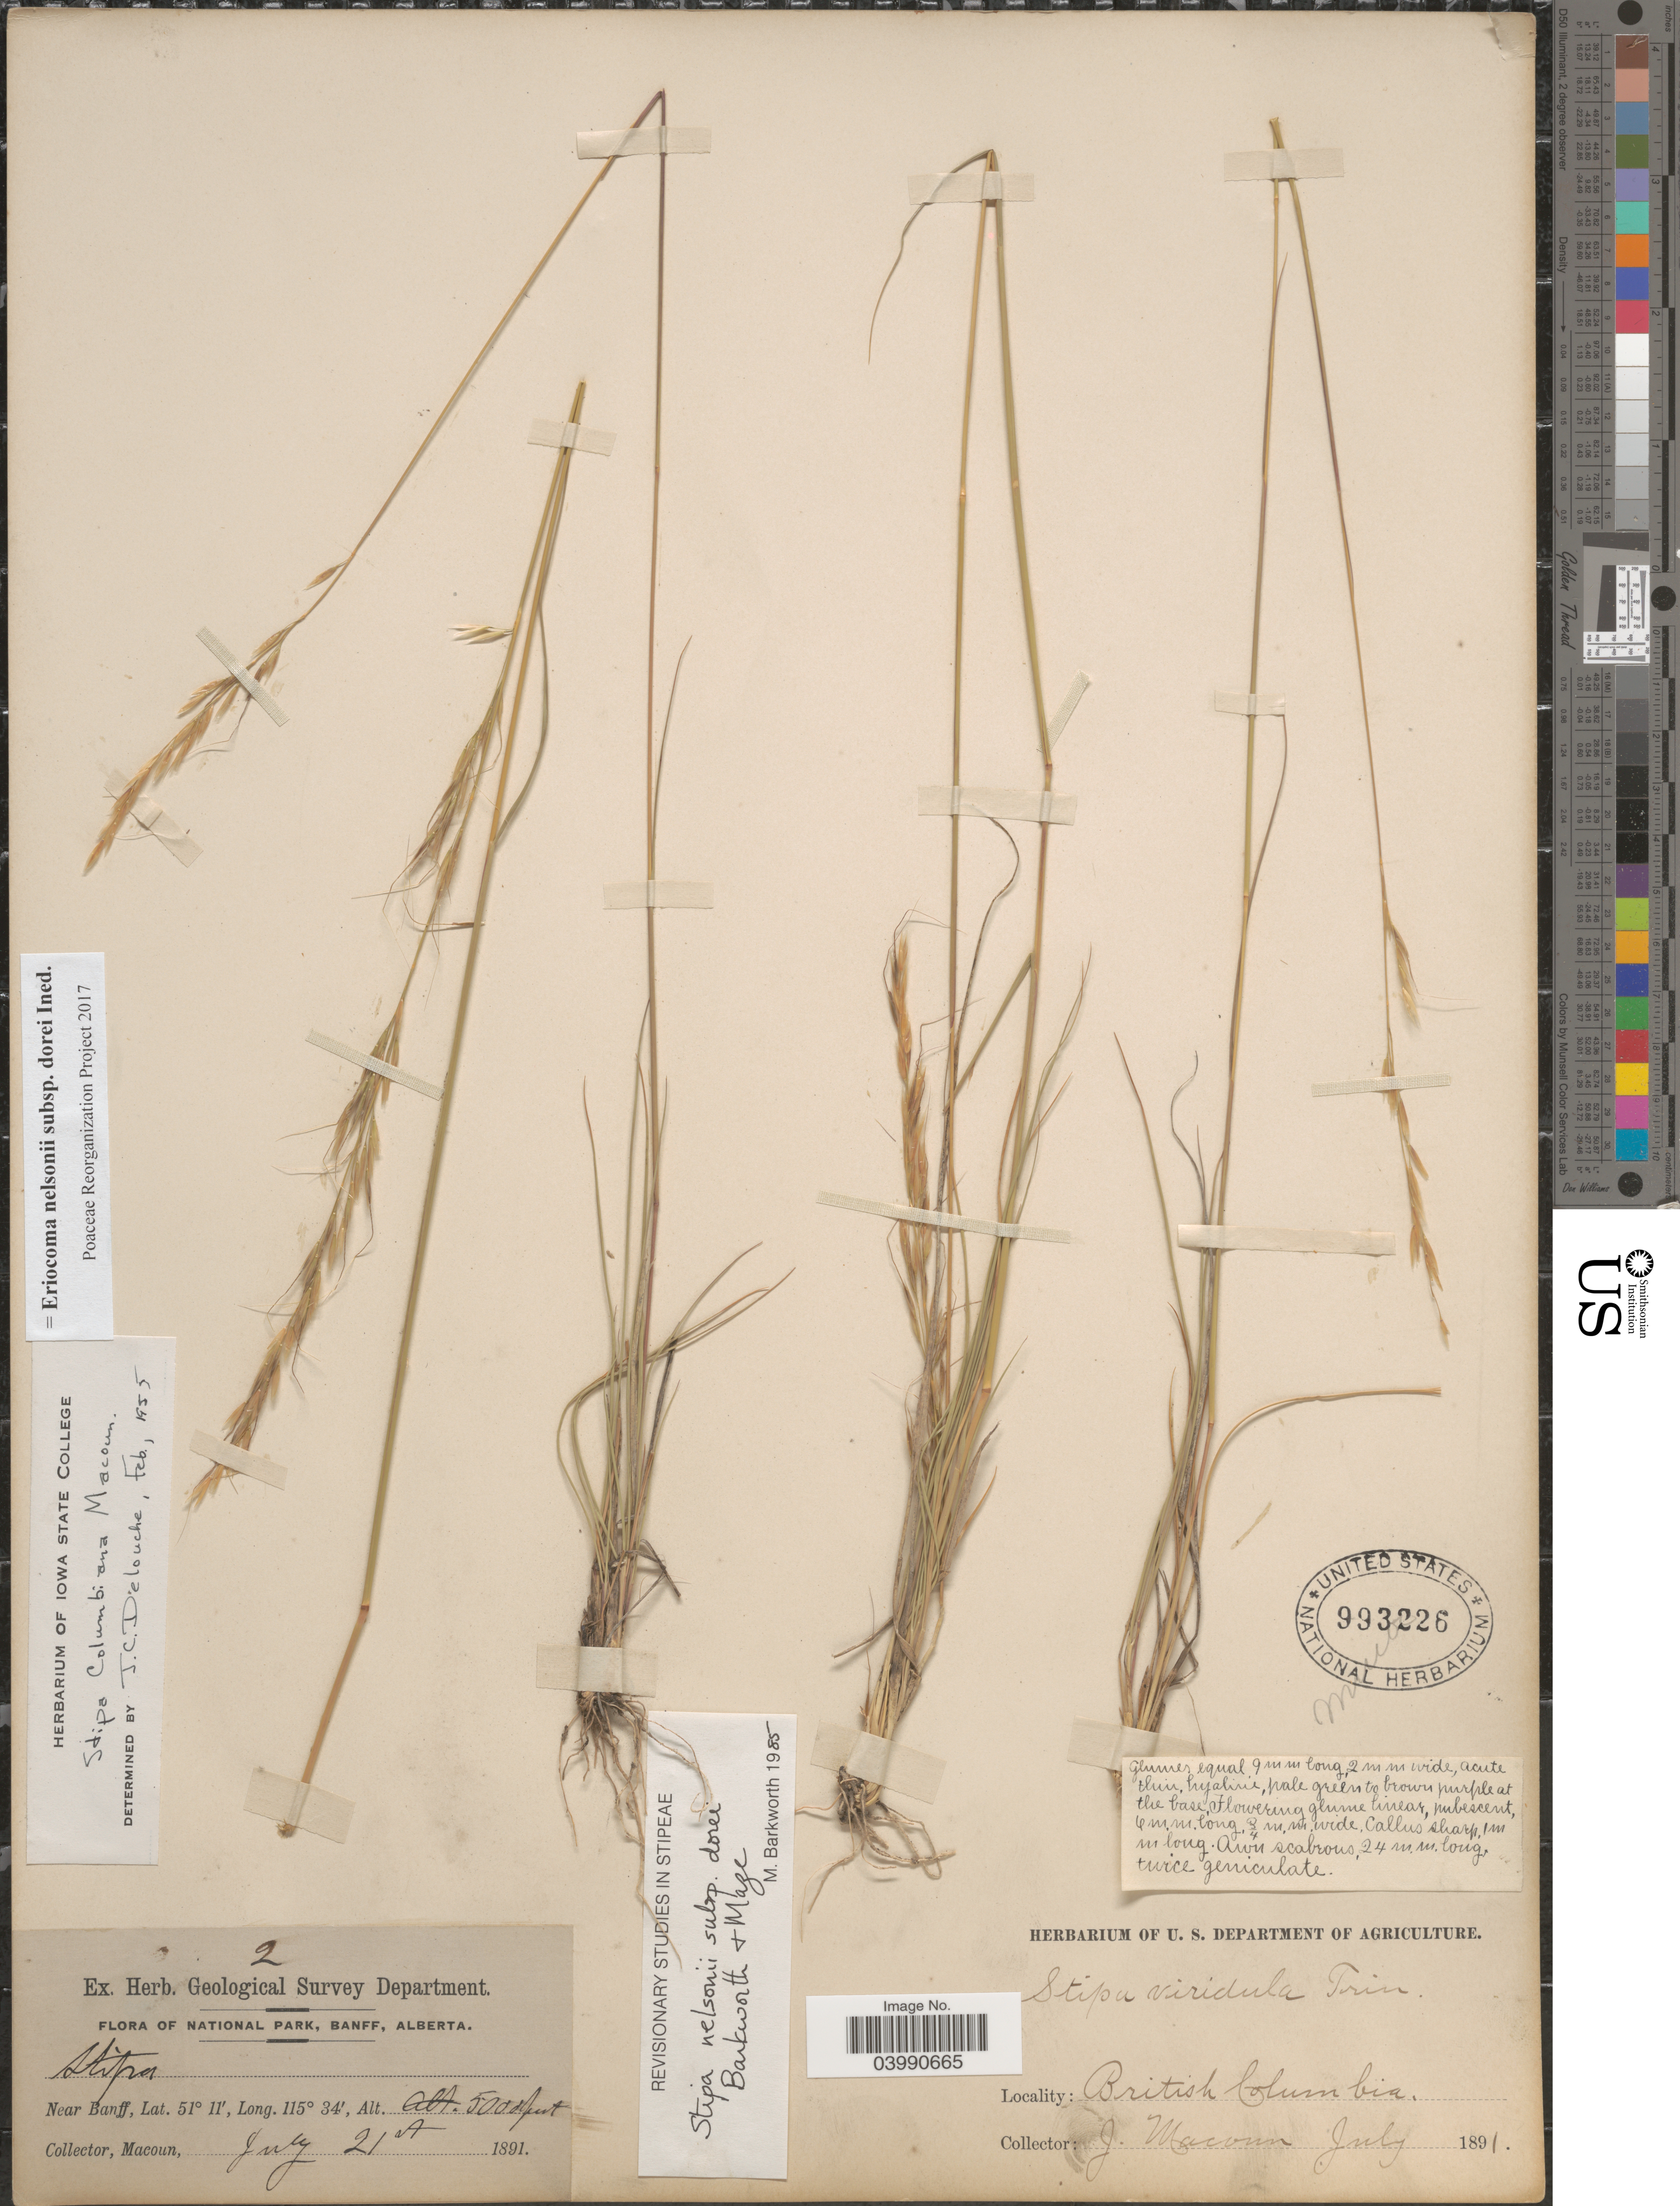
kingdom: Plantae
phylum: Tracheophyta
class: Liliopsida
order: Poales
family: Poaceae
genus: Eriocoma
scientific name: Eriocoma nelsonii subsp. dorei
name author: (Barkworth & J. Maze) Romasch.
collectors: J. Macoun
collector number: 2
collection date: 1891-07-21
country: Canada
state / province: Alberta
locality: National Park, Banff. Near Banff.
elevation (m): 1524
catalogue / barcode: US 993226